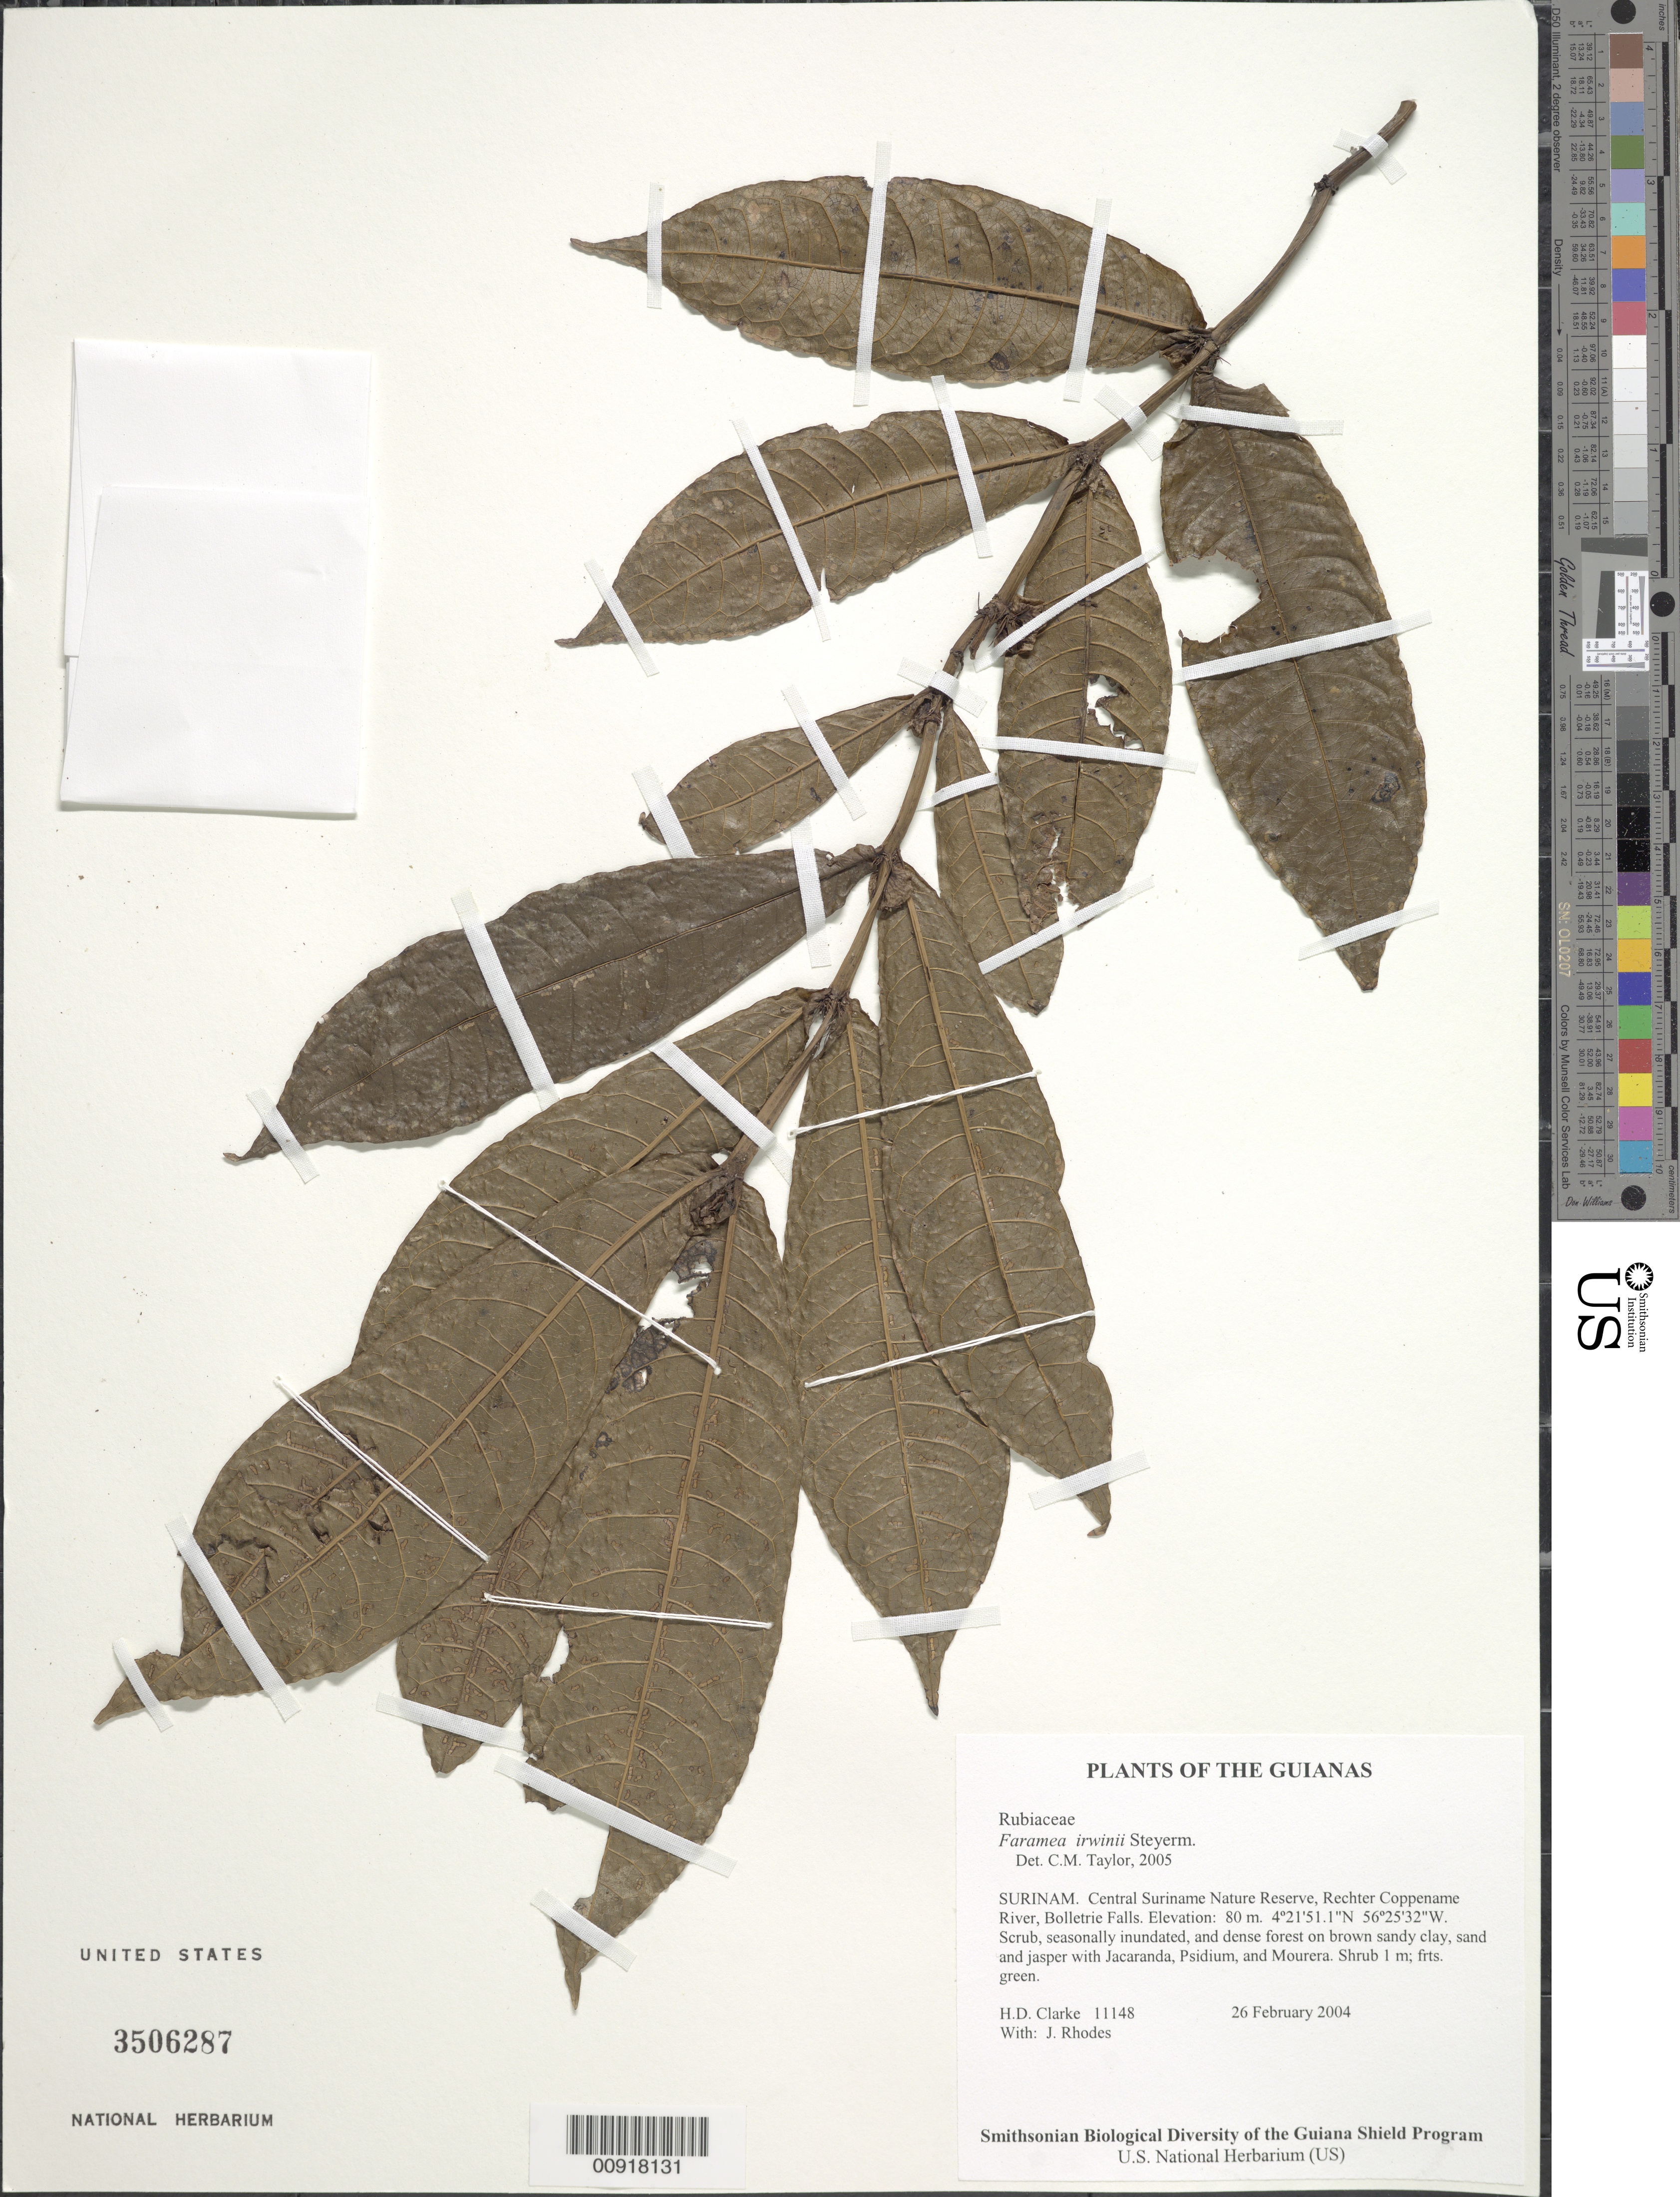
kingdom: Plantae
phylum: Tracheophyta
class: Magnoliopsida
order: Gentianales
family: Rubiaceae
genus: Faramea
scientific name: Faramea irwinii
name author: Steyerm.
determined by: Taylor, Charlotte M.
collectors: H. D. Clarke & J. Rhodes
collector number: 11148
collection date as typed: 26 February 2004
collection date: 2004-02-26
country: Suriname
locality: Central Suriname Nature Reserve, Rechter Coppename River, Bolletrie Falls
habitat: Scrub, seasonally inundated, and dense forest on brown sandy clay, sand and jasper with Jacaranda, Psidium, and Mourera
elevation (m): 80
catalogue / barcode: US 3506287